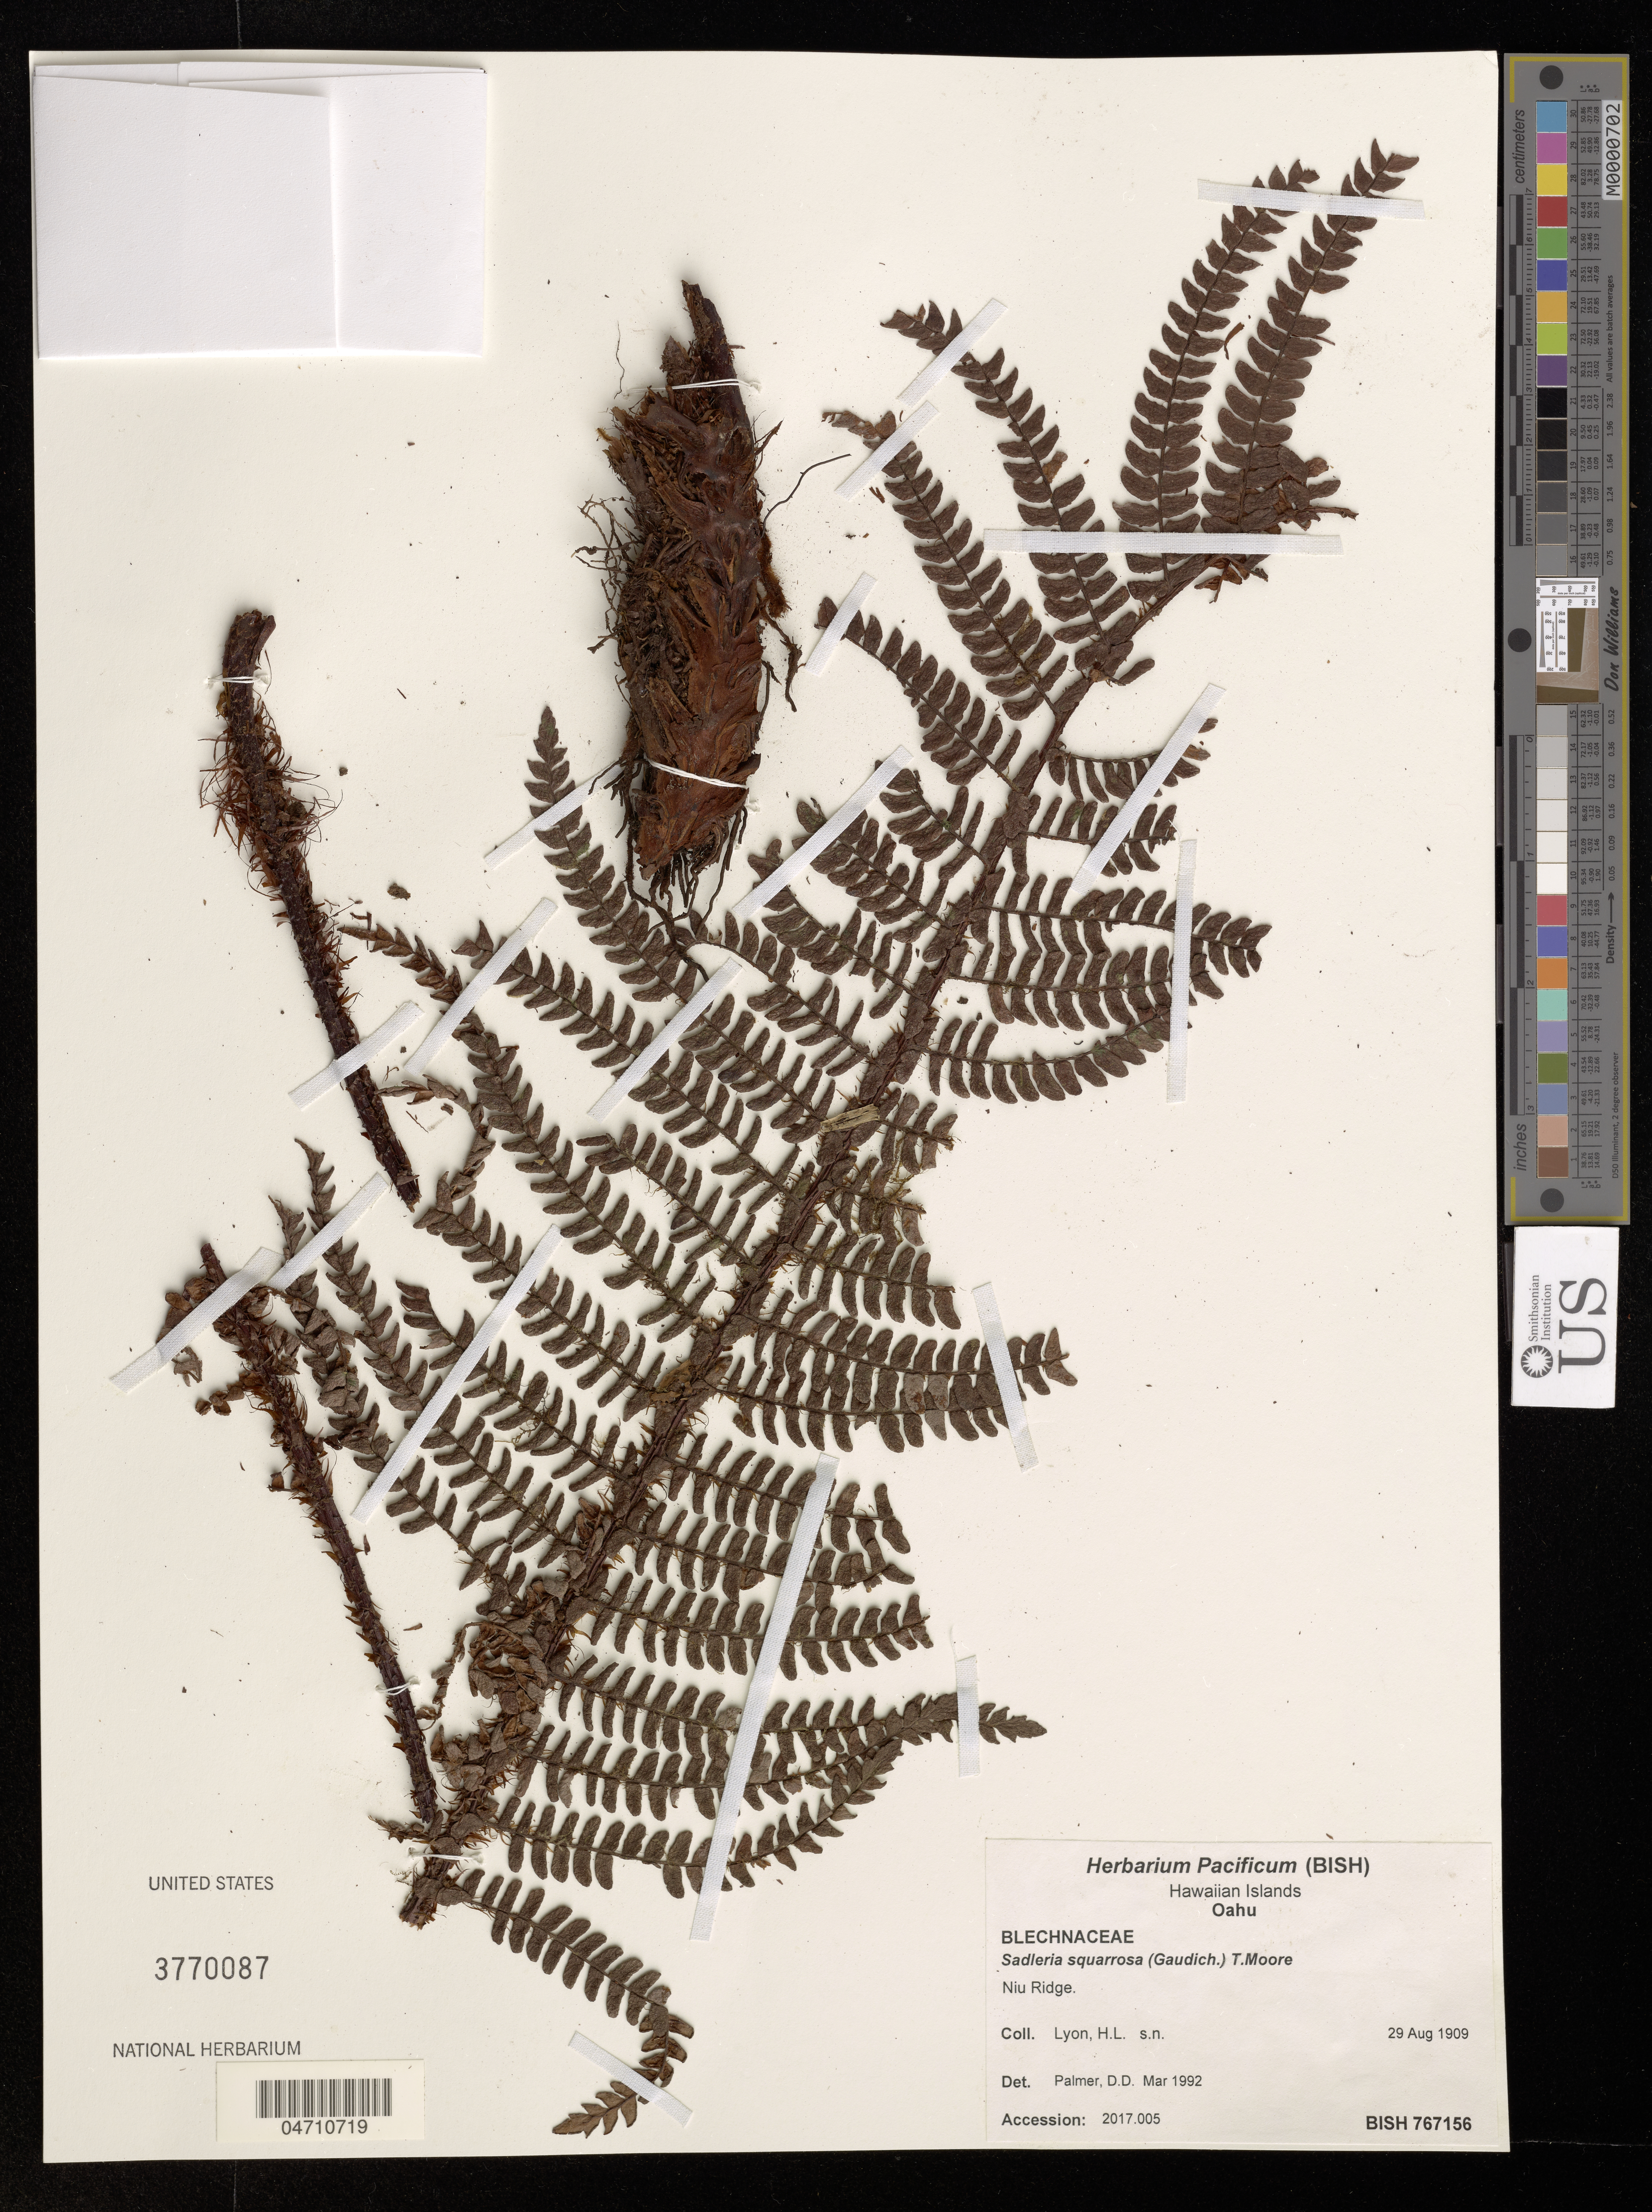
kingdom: Plantae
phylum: Tracheophyta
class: Polypodiopsida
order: Polypodiales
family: Blechnaceae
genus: Sadleria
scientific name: Sadleria squarrosa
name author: (Gaudich.) T. Moore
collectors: H. Lyon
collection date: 1909-08-29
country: United States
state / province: Hawaii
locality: Hawaii Islands. Oahu. Niu Ridge.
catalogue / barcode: US 3770087